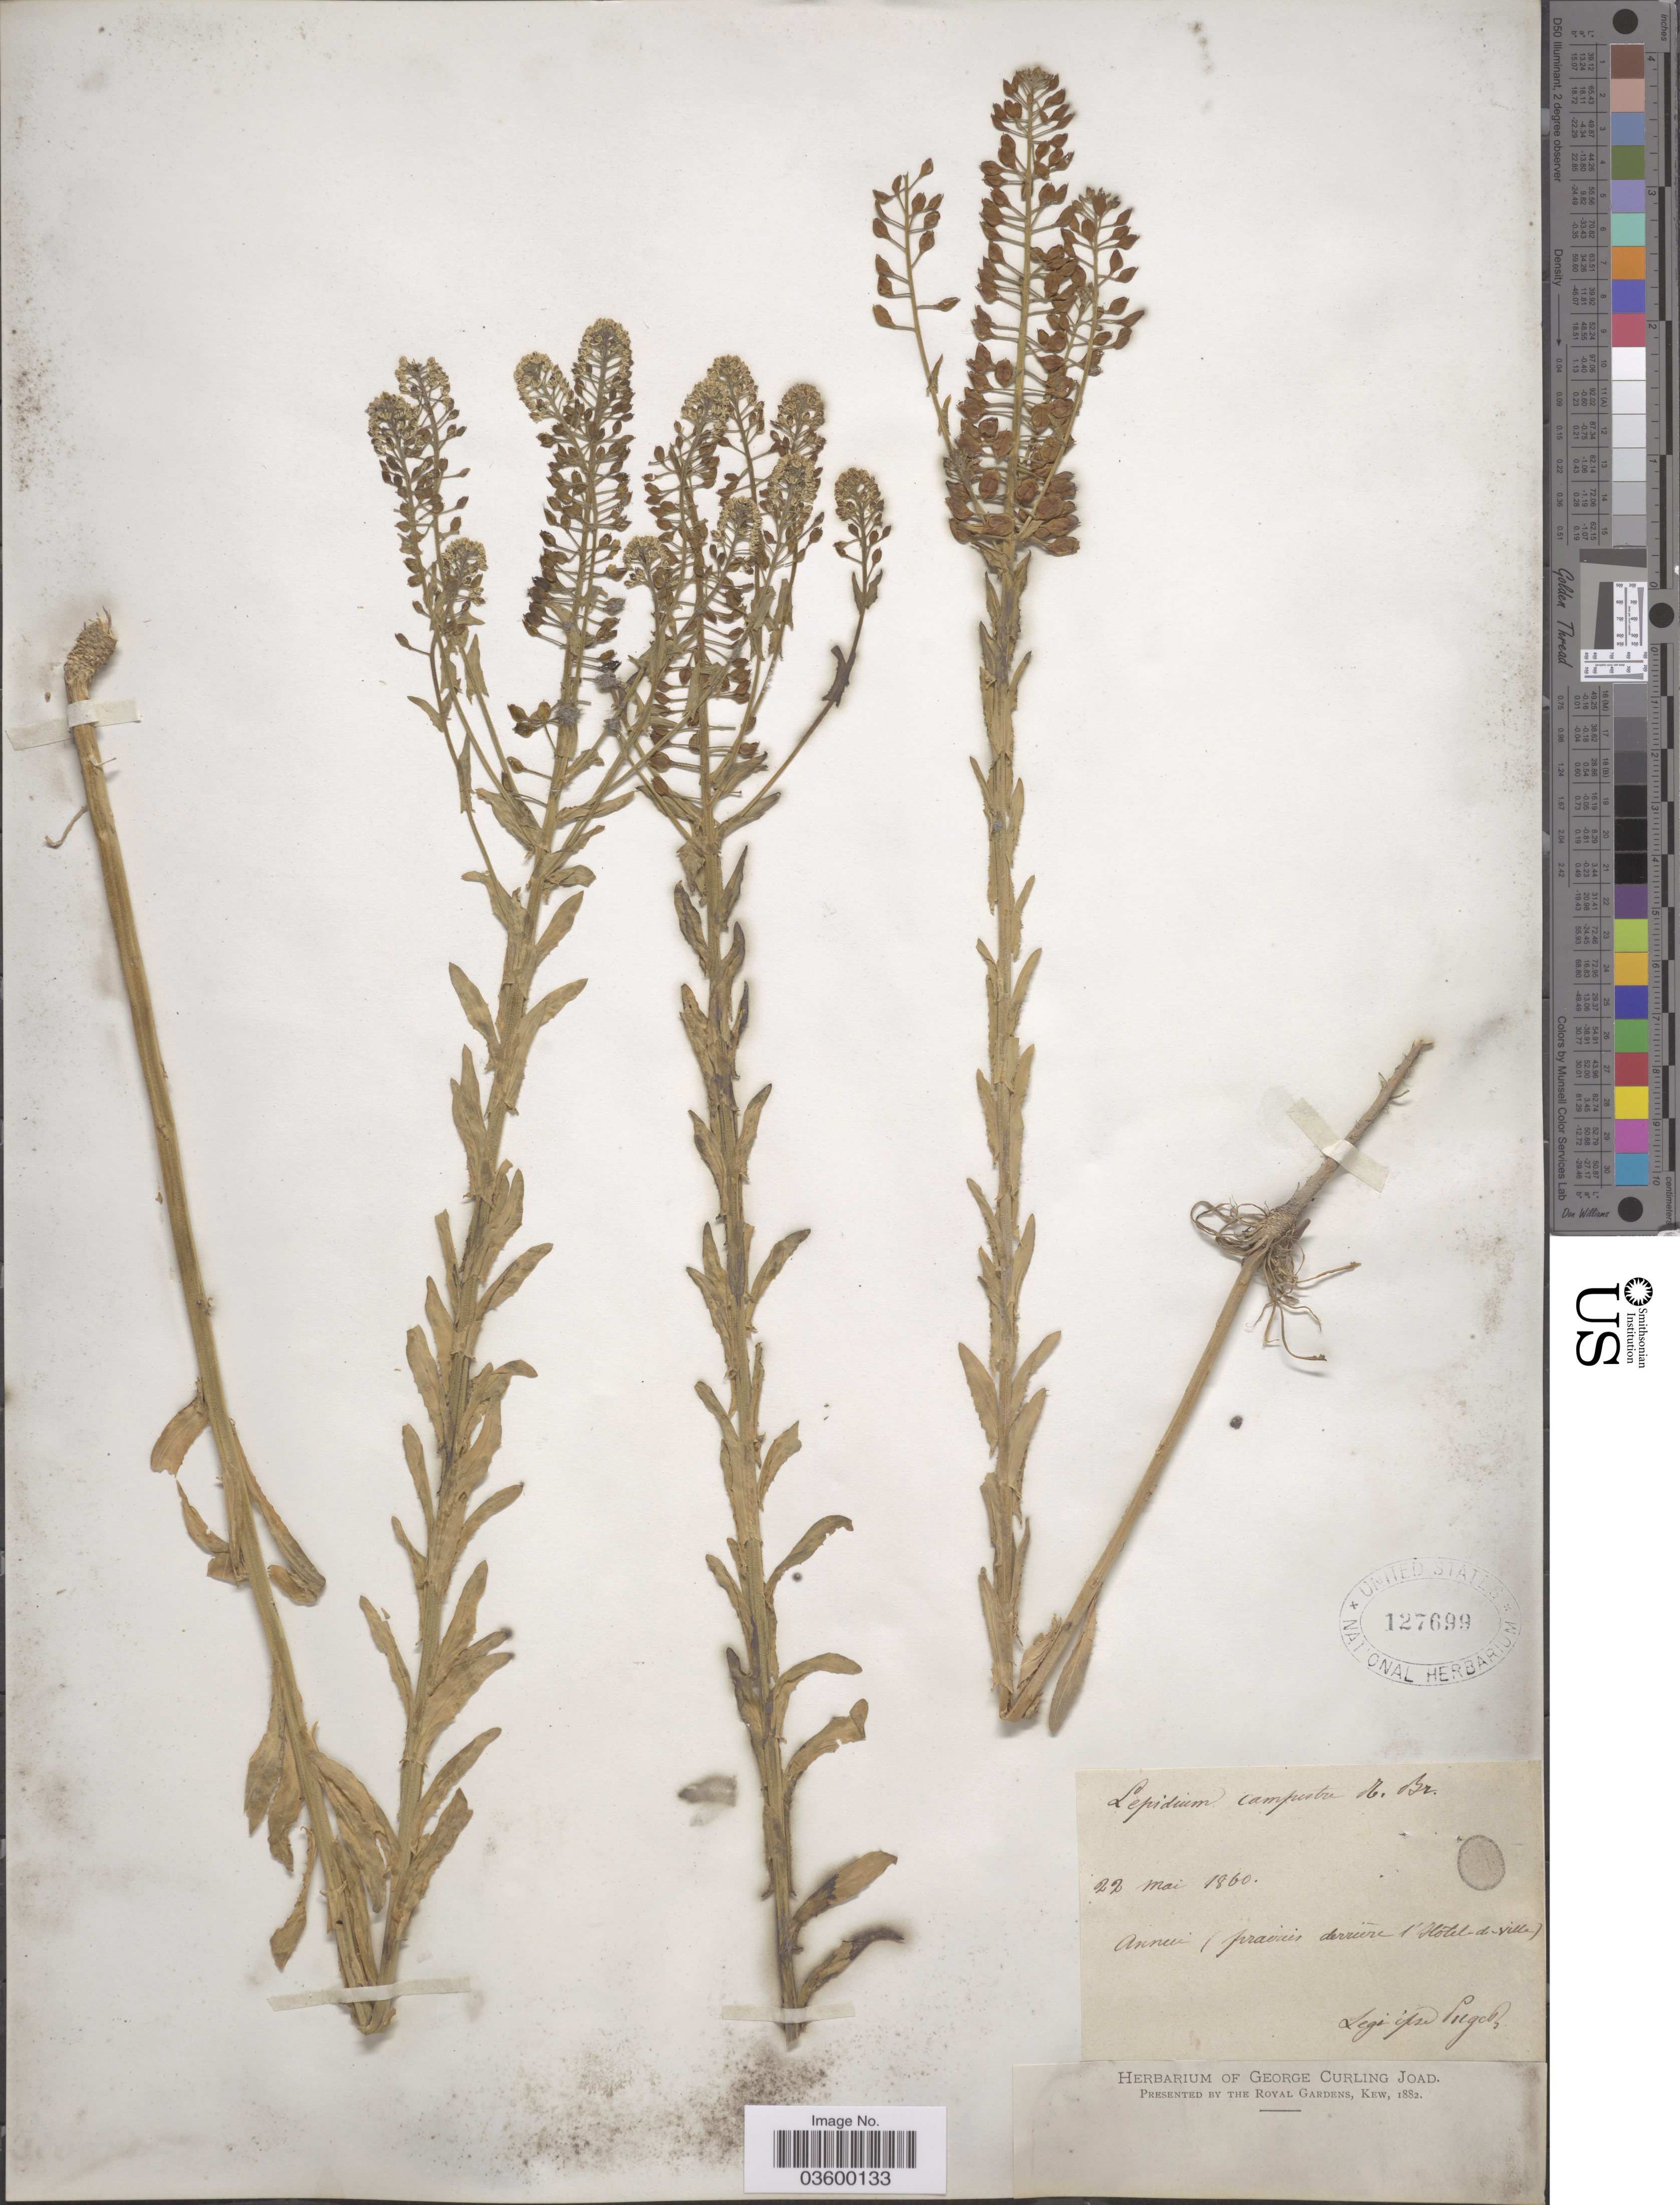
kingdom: Plantae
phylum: Tracheophyta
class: Magnoliopsida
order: Brassicales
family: Brassicaceae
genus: Lepidium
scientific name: Lepidium campestre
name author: (L.) W.T. Aiton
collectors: -. Puget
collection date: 1860-05-22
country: France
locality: Anneu [interpreted] (prairies derrière l'Hôtel-de-Ville).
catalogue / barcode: US 127699